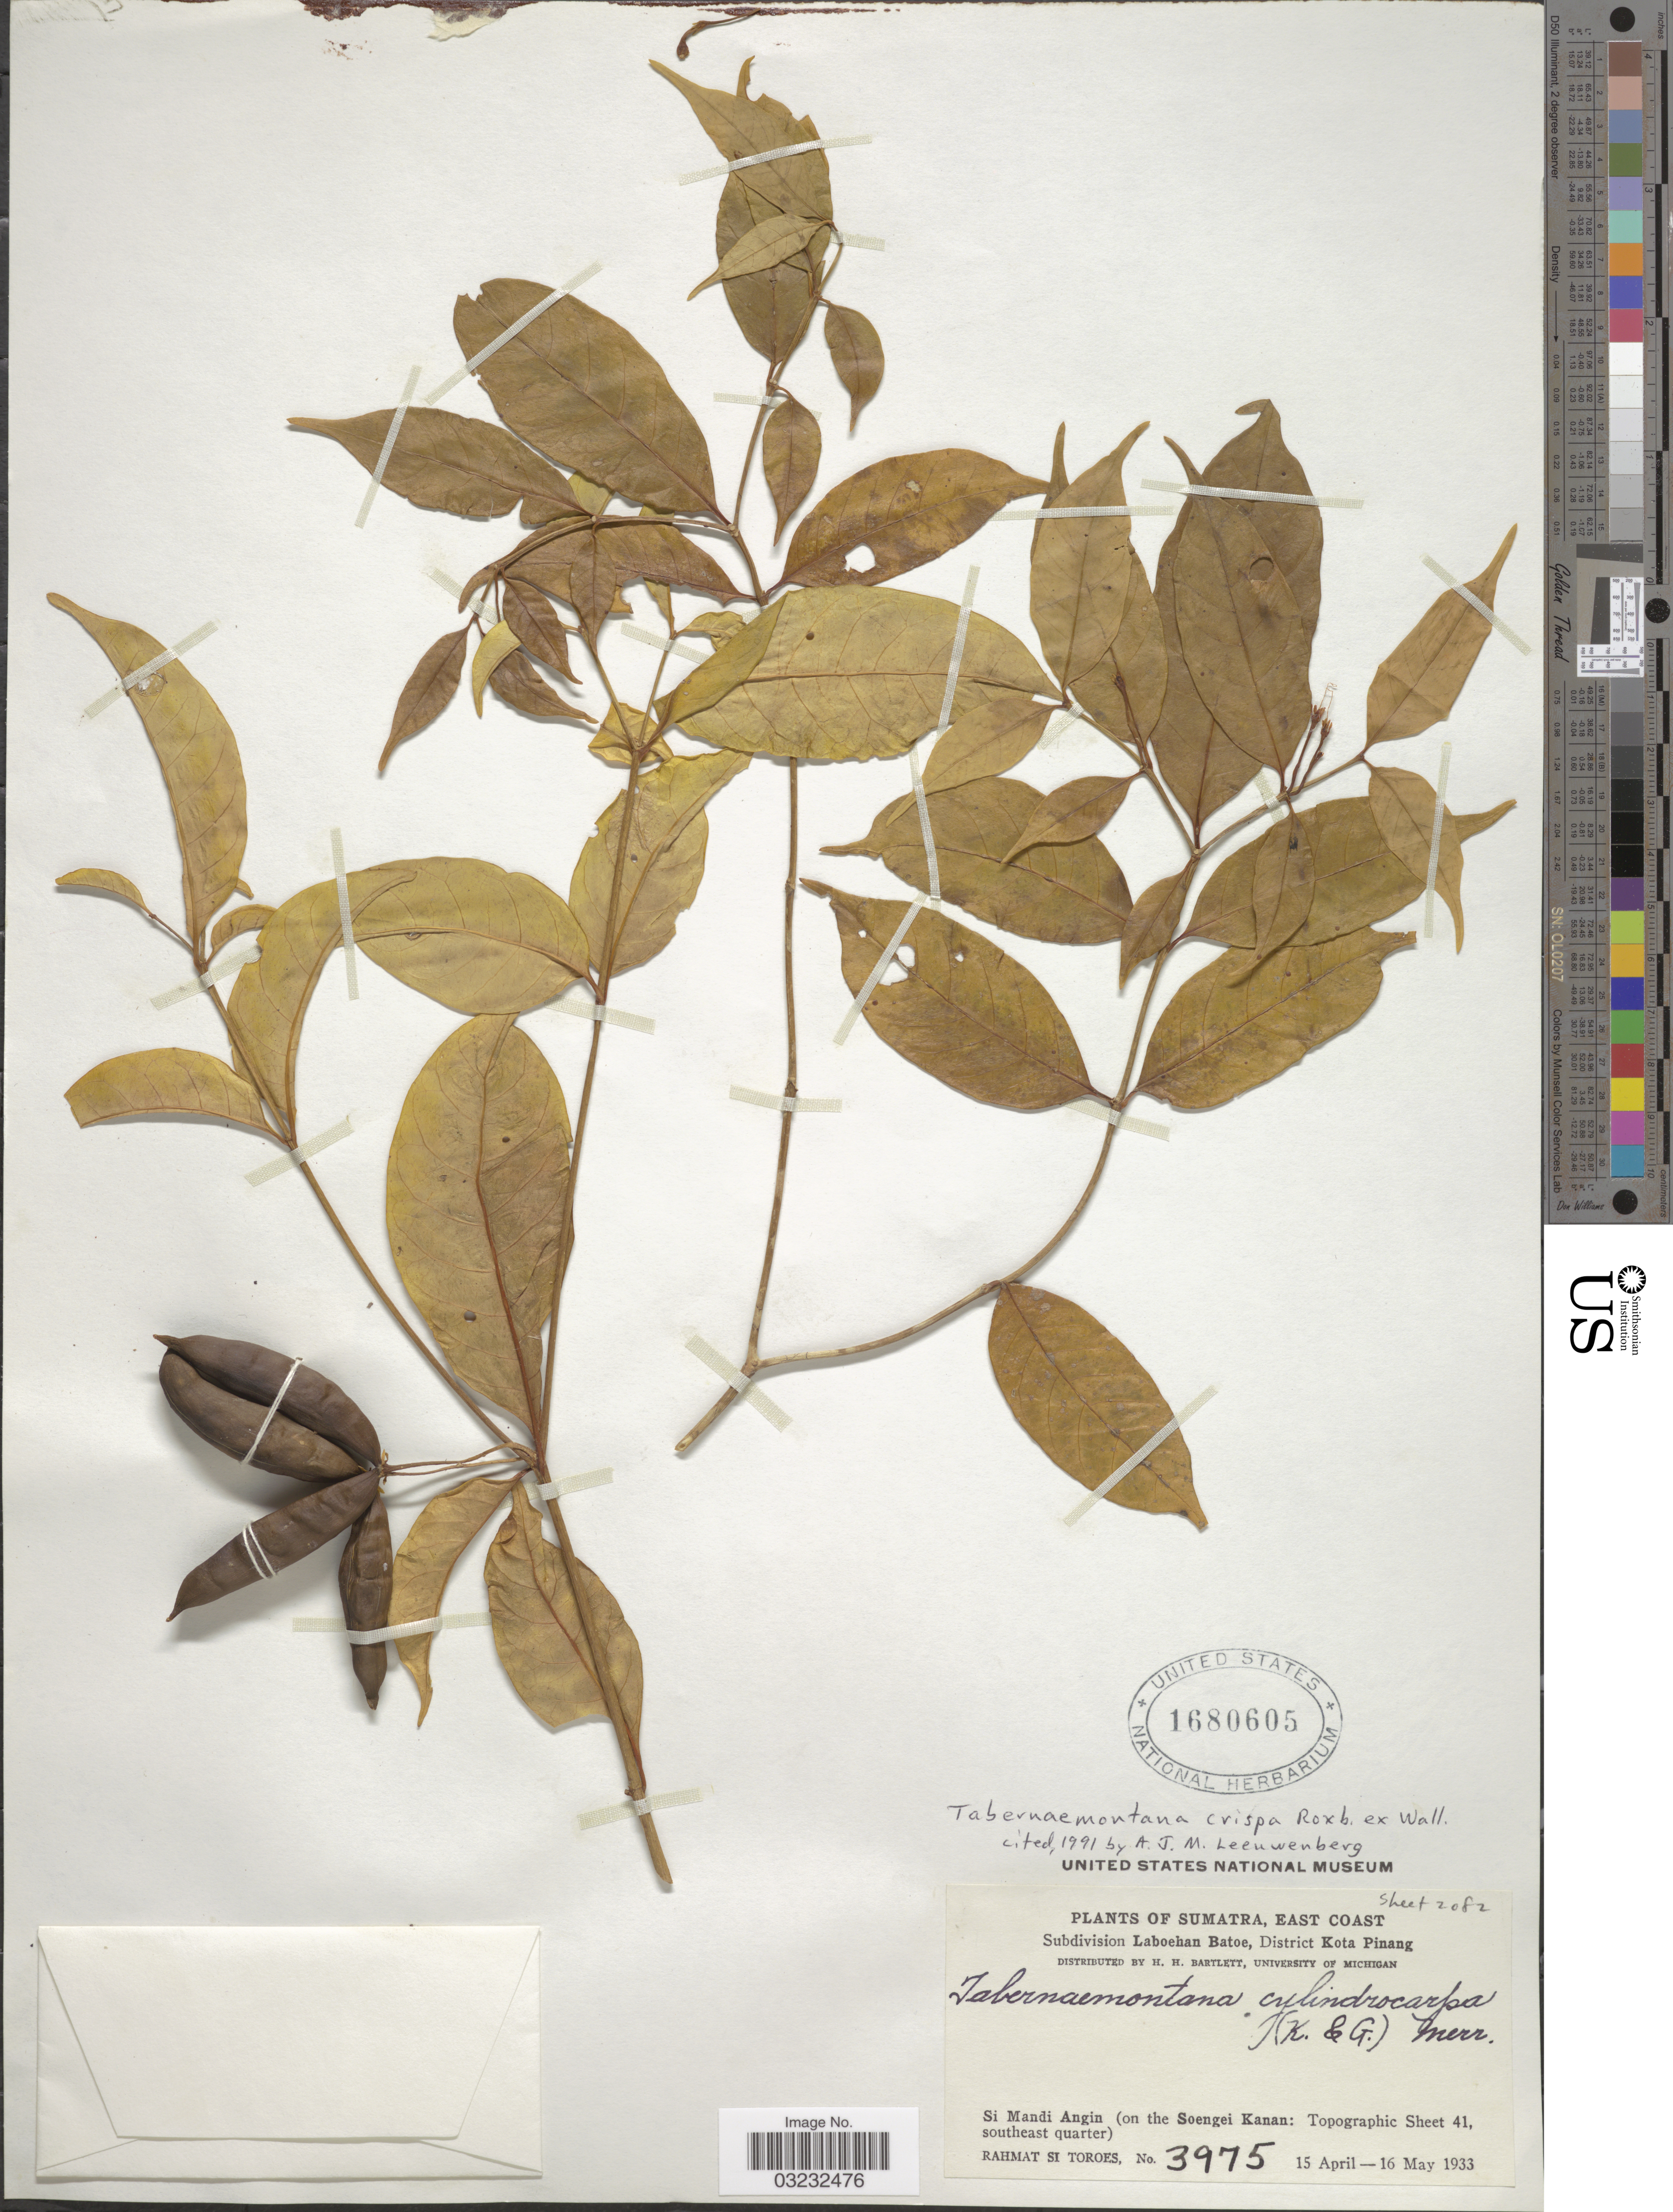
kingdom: Plantae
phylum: Tracheophyta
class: Magnoliopsida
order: Gentianales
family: Apocynaceae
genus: Tabernaemontana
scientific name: Tabernaemontana crispa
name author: (R.M. King & Gamble) Merr.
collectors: Rahmat Si Boeea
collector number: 3975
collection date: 1933-04-15/1933-05-16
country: Indonesia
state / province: Sumatra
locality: East Coast, Subdivision Laboehan Batoe, District Kota Pinang, Si Mandi Angin (on the Soengei Kanan: Topographic Sheet 41, southeast quarter).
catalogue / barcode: US 1680605